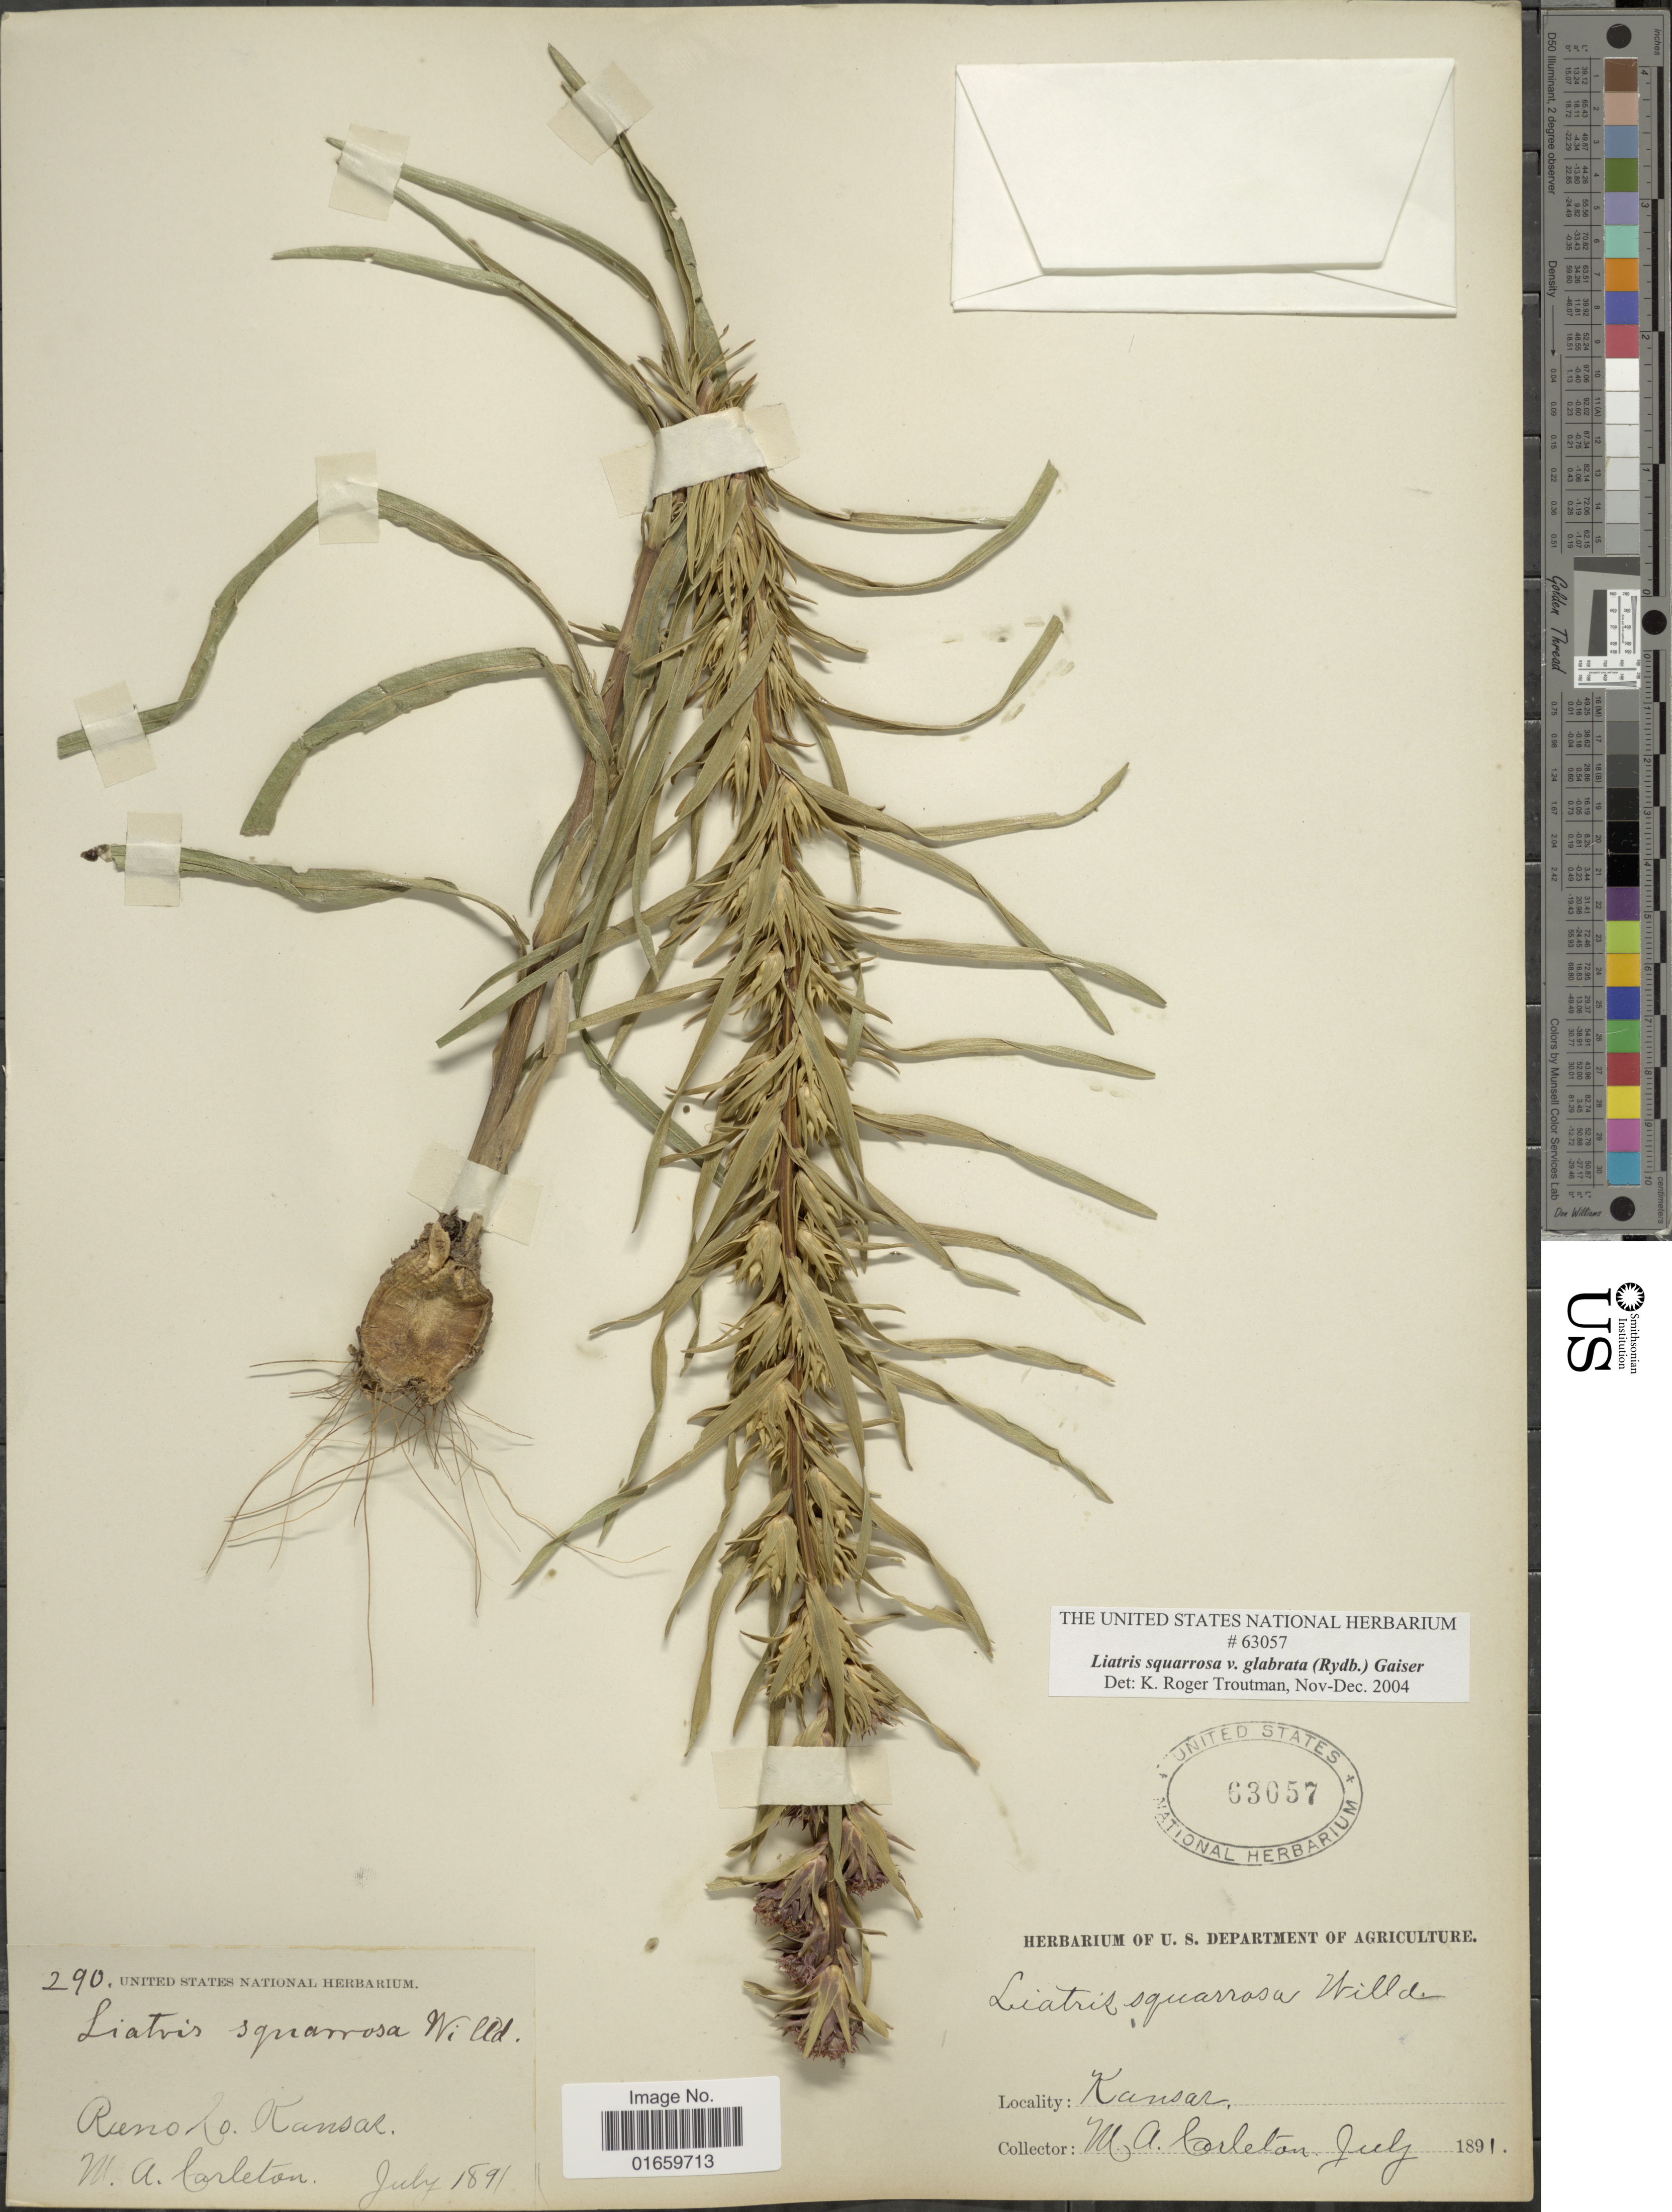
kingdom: Plantae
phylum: Tracheophyta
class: Magnoliopsida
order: Asterales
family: Asteraceae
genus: Liatris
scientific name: Liatris squarrosa var. glabrata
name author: (Rydb.) Gaiser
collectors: M. A. Carleton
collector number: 290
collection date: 1891-07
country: United States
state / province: Kansas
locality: Reno Co.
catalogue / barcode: US 63057